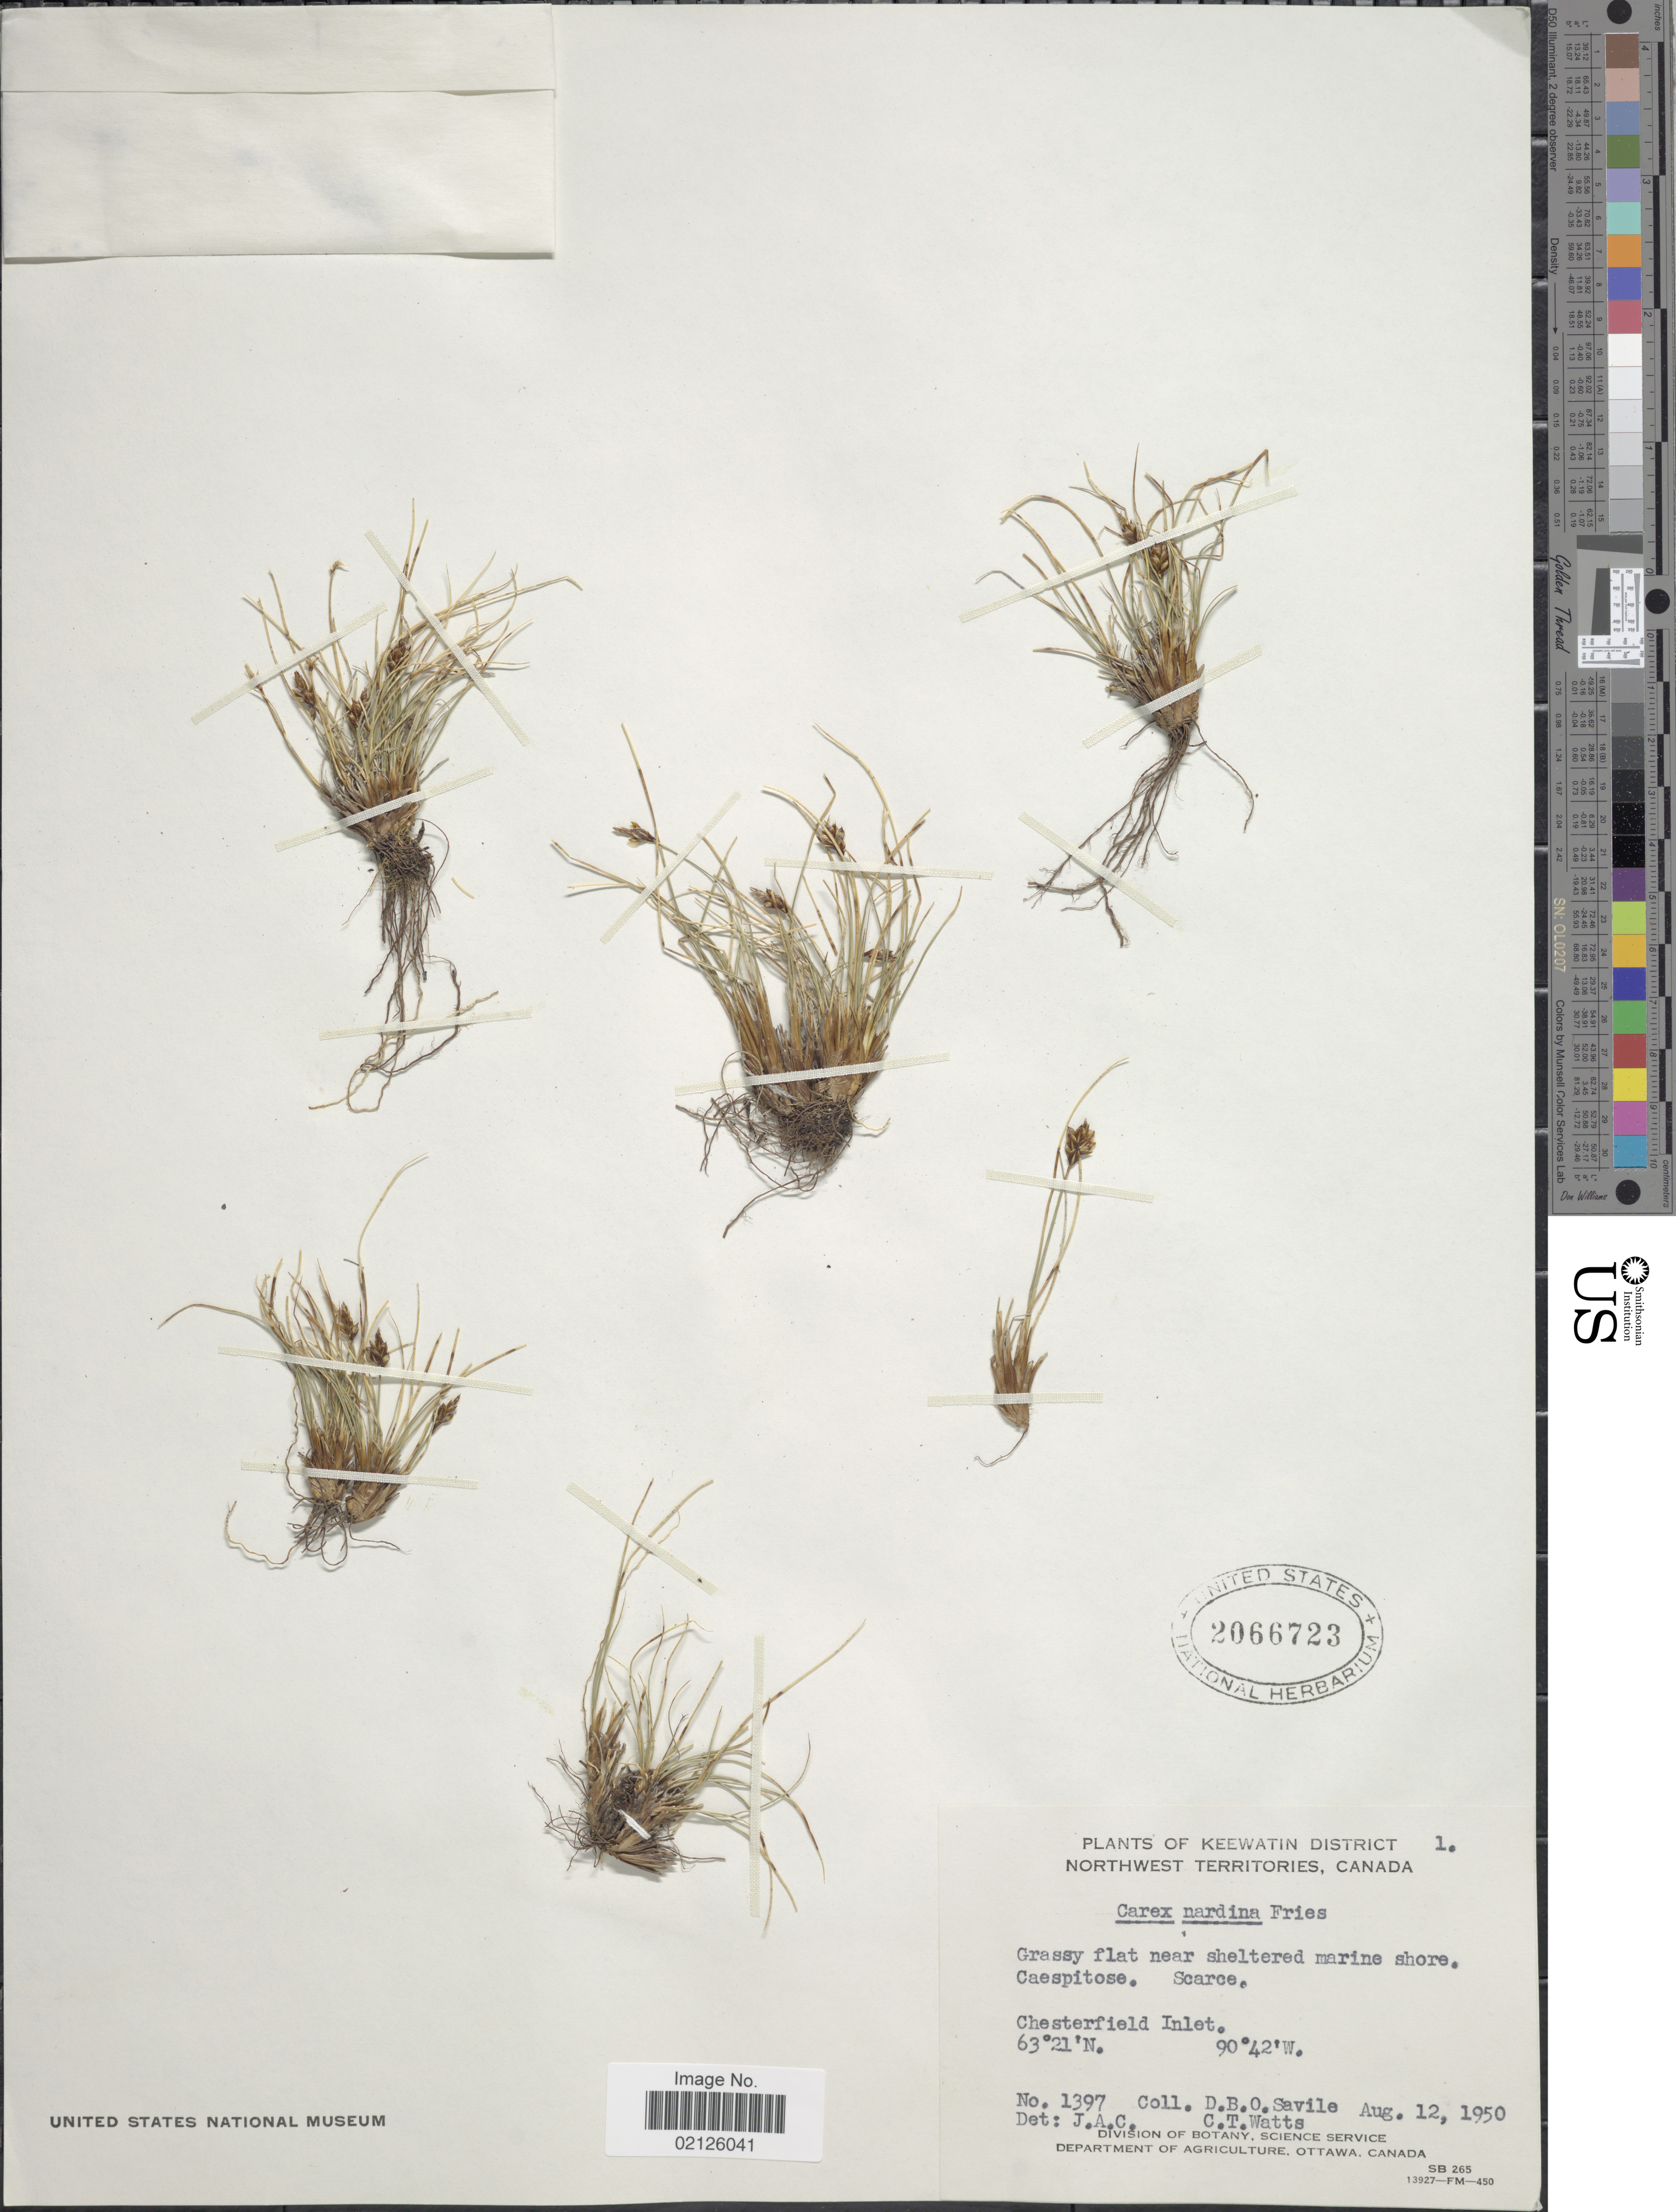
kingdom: Plantae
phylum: Tracheophyta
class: Liliopsida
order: Poales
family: Cyperaceae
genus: Carex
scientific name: Carex nardina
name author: (Hornem.) Fr.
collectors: D. Savile & C. Watts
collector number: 1397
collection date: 1950-08-12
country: Canada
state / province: Northwest Territories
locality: Keewatin District, Grassy flat near sheltered marine shore, Chesterfield Inlet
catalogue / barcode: US 2066723